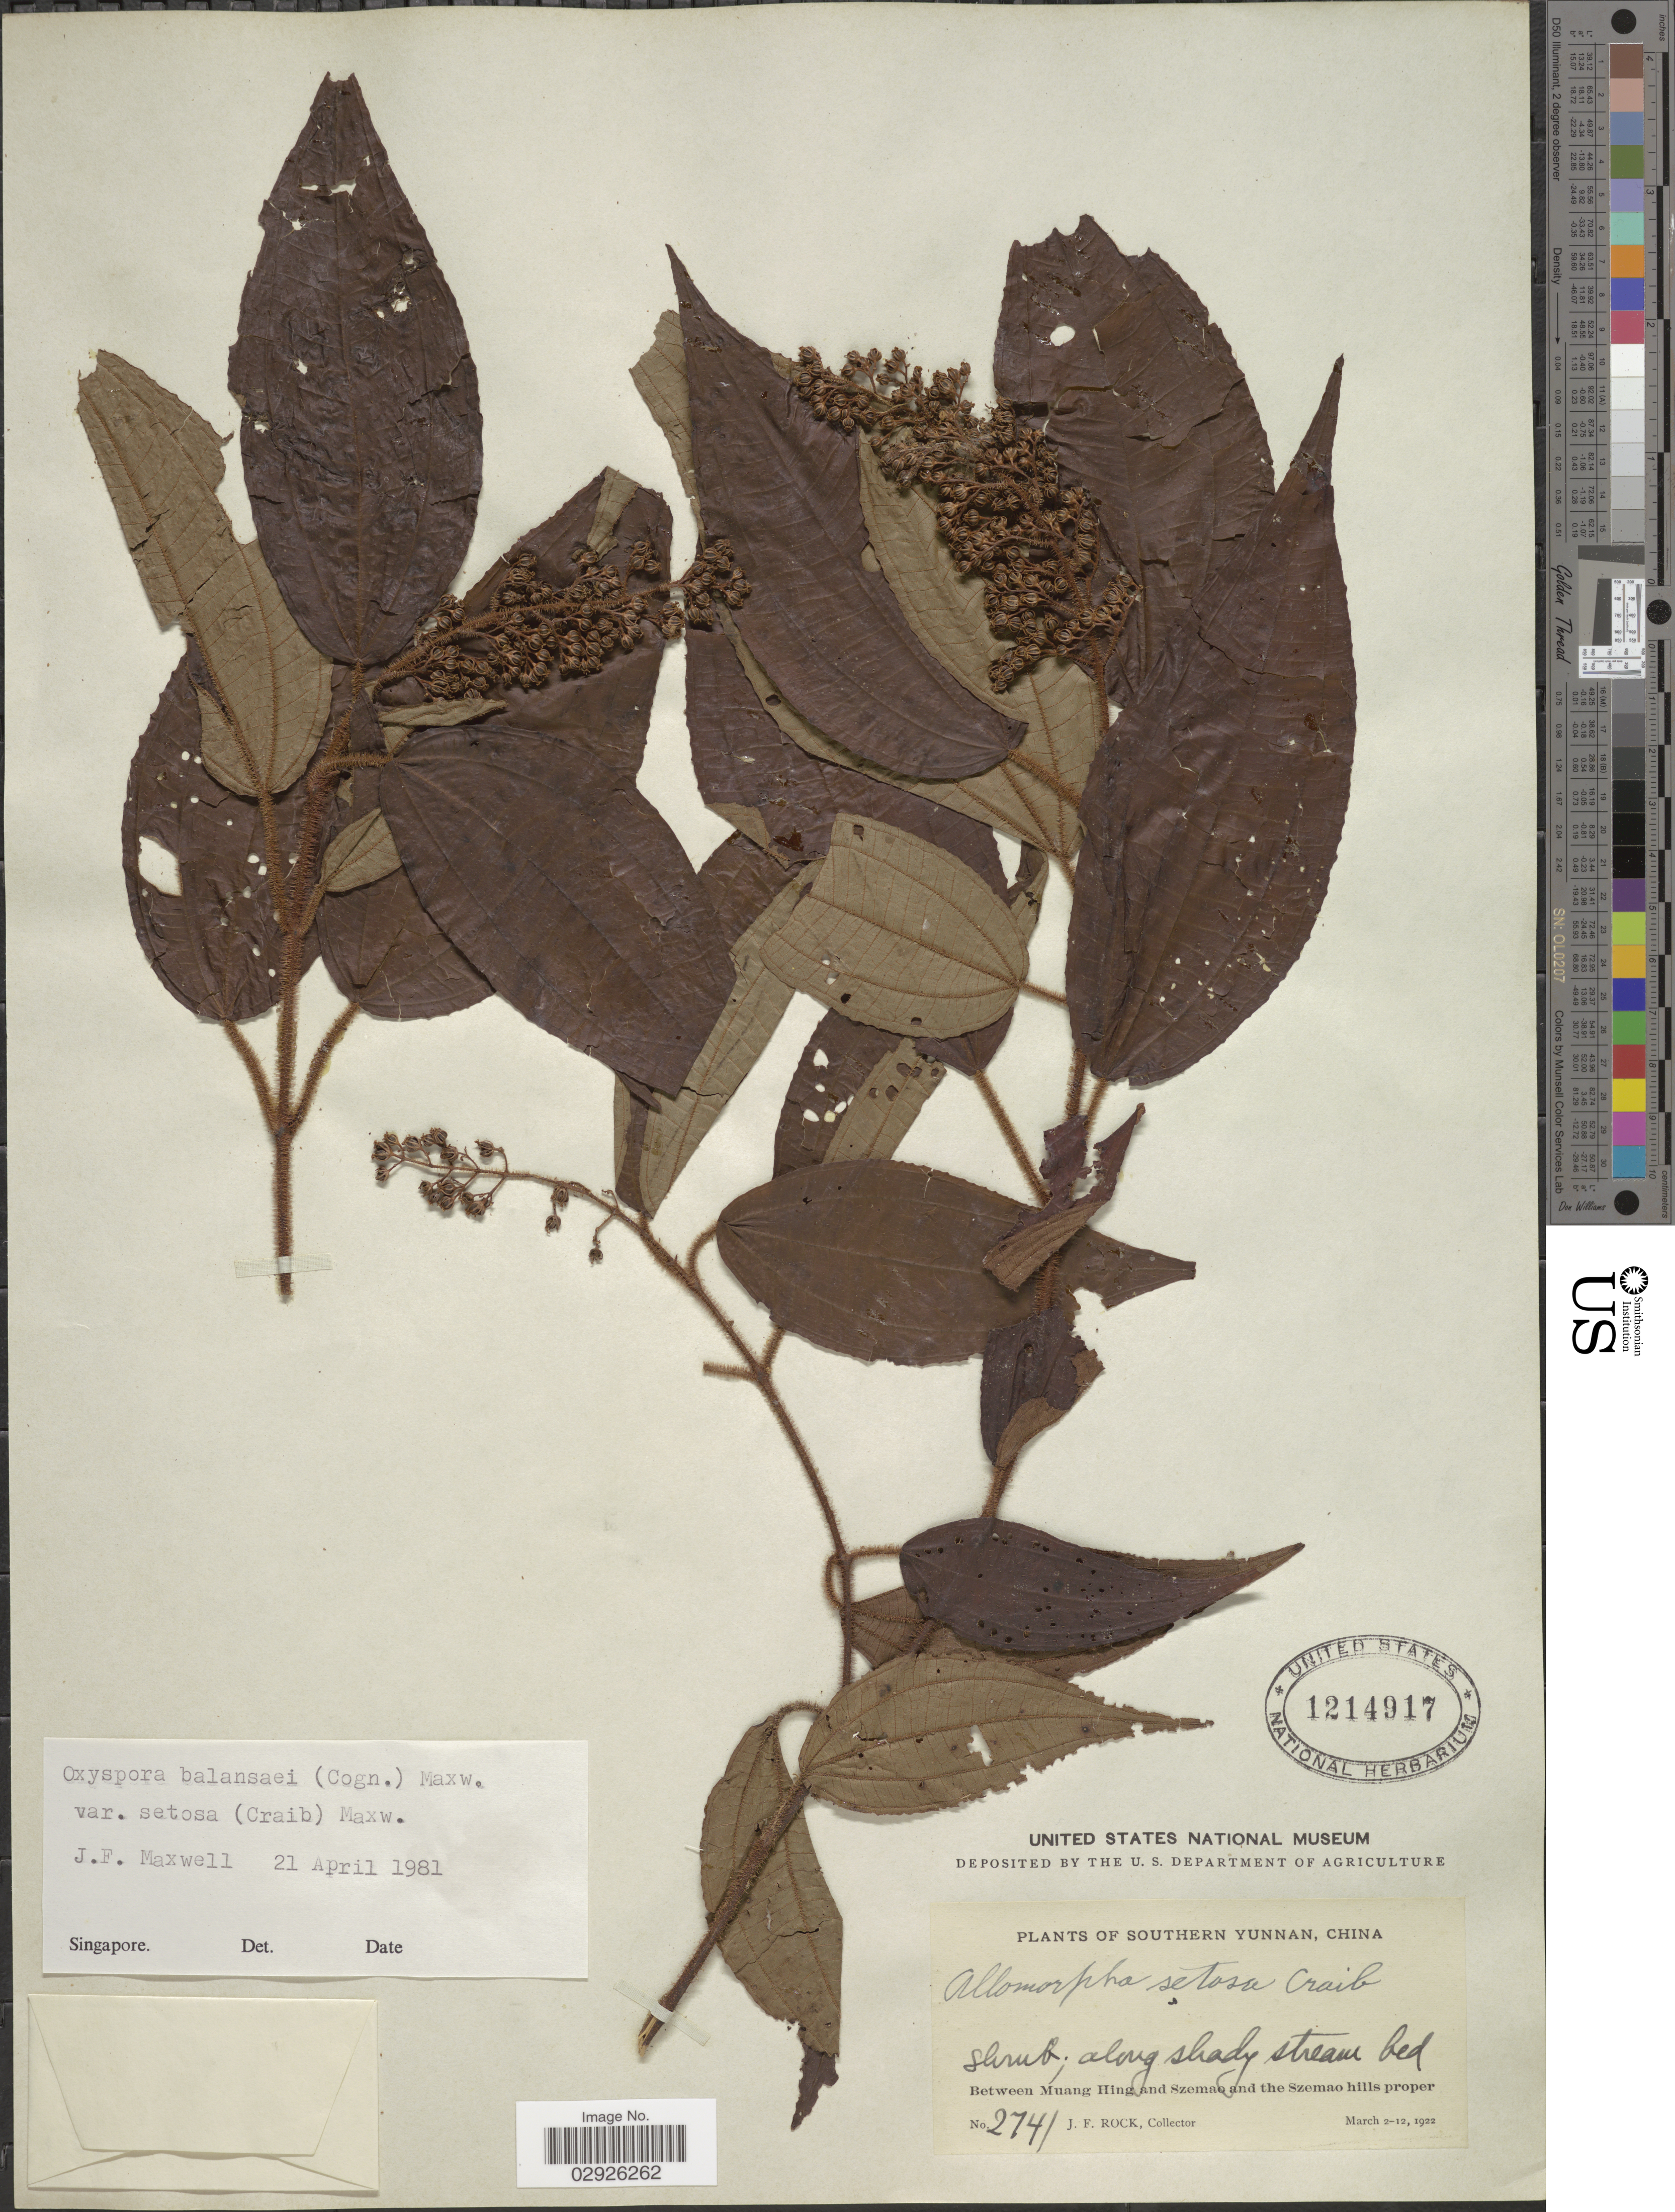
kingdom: Plantae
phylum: Tracheophyta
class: Magnoliopsida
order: Myrtales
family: Melastomataceae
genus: Oxyspora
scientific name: Oxyspora balansae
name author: (Cogn.) J.F. Maxwell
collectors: J. Rock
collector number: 2741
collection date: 1922-03-02/1922-03-12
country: China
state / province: Yunnan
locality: Southern Yunnan, Between Muang Hing and Szemao and the Szemao hills proper.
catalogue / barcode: US 1214917